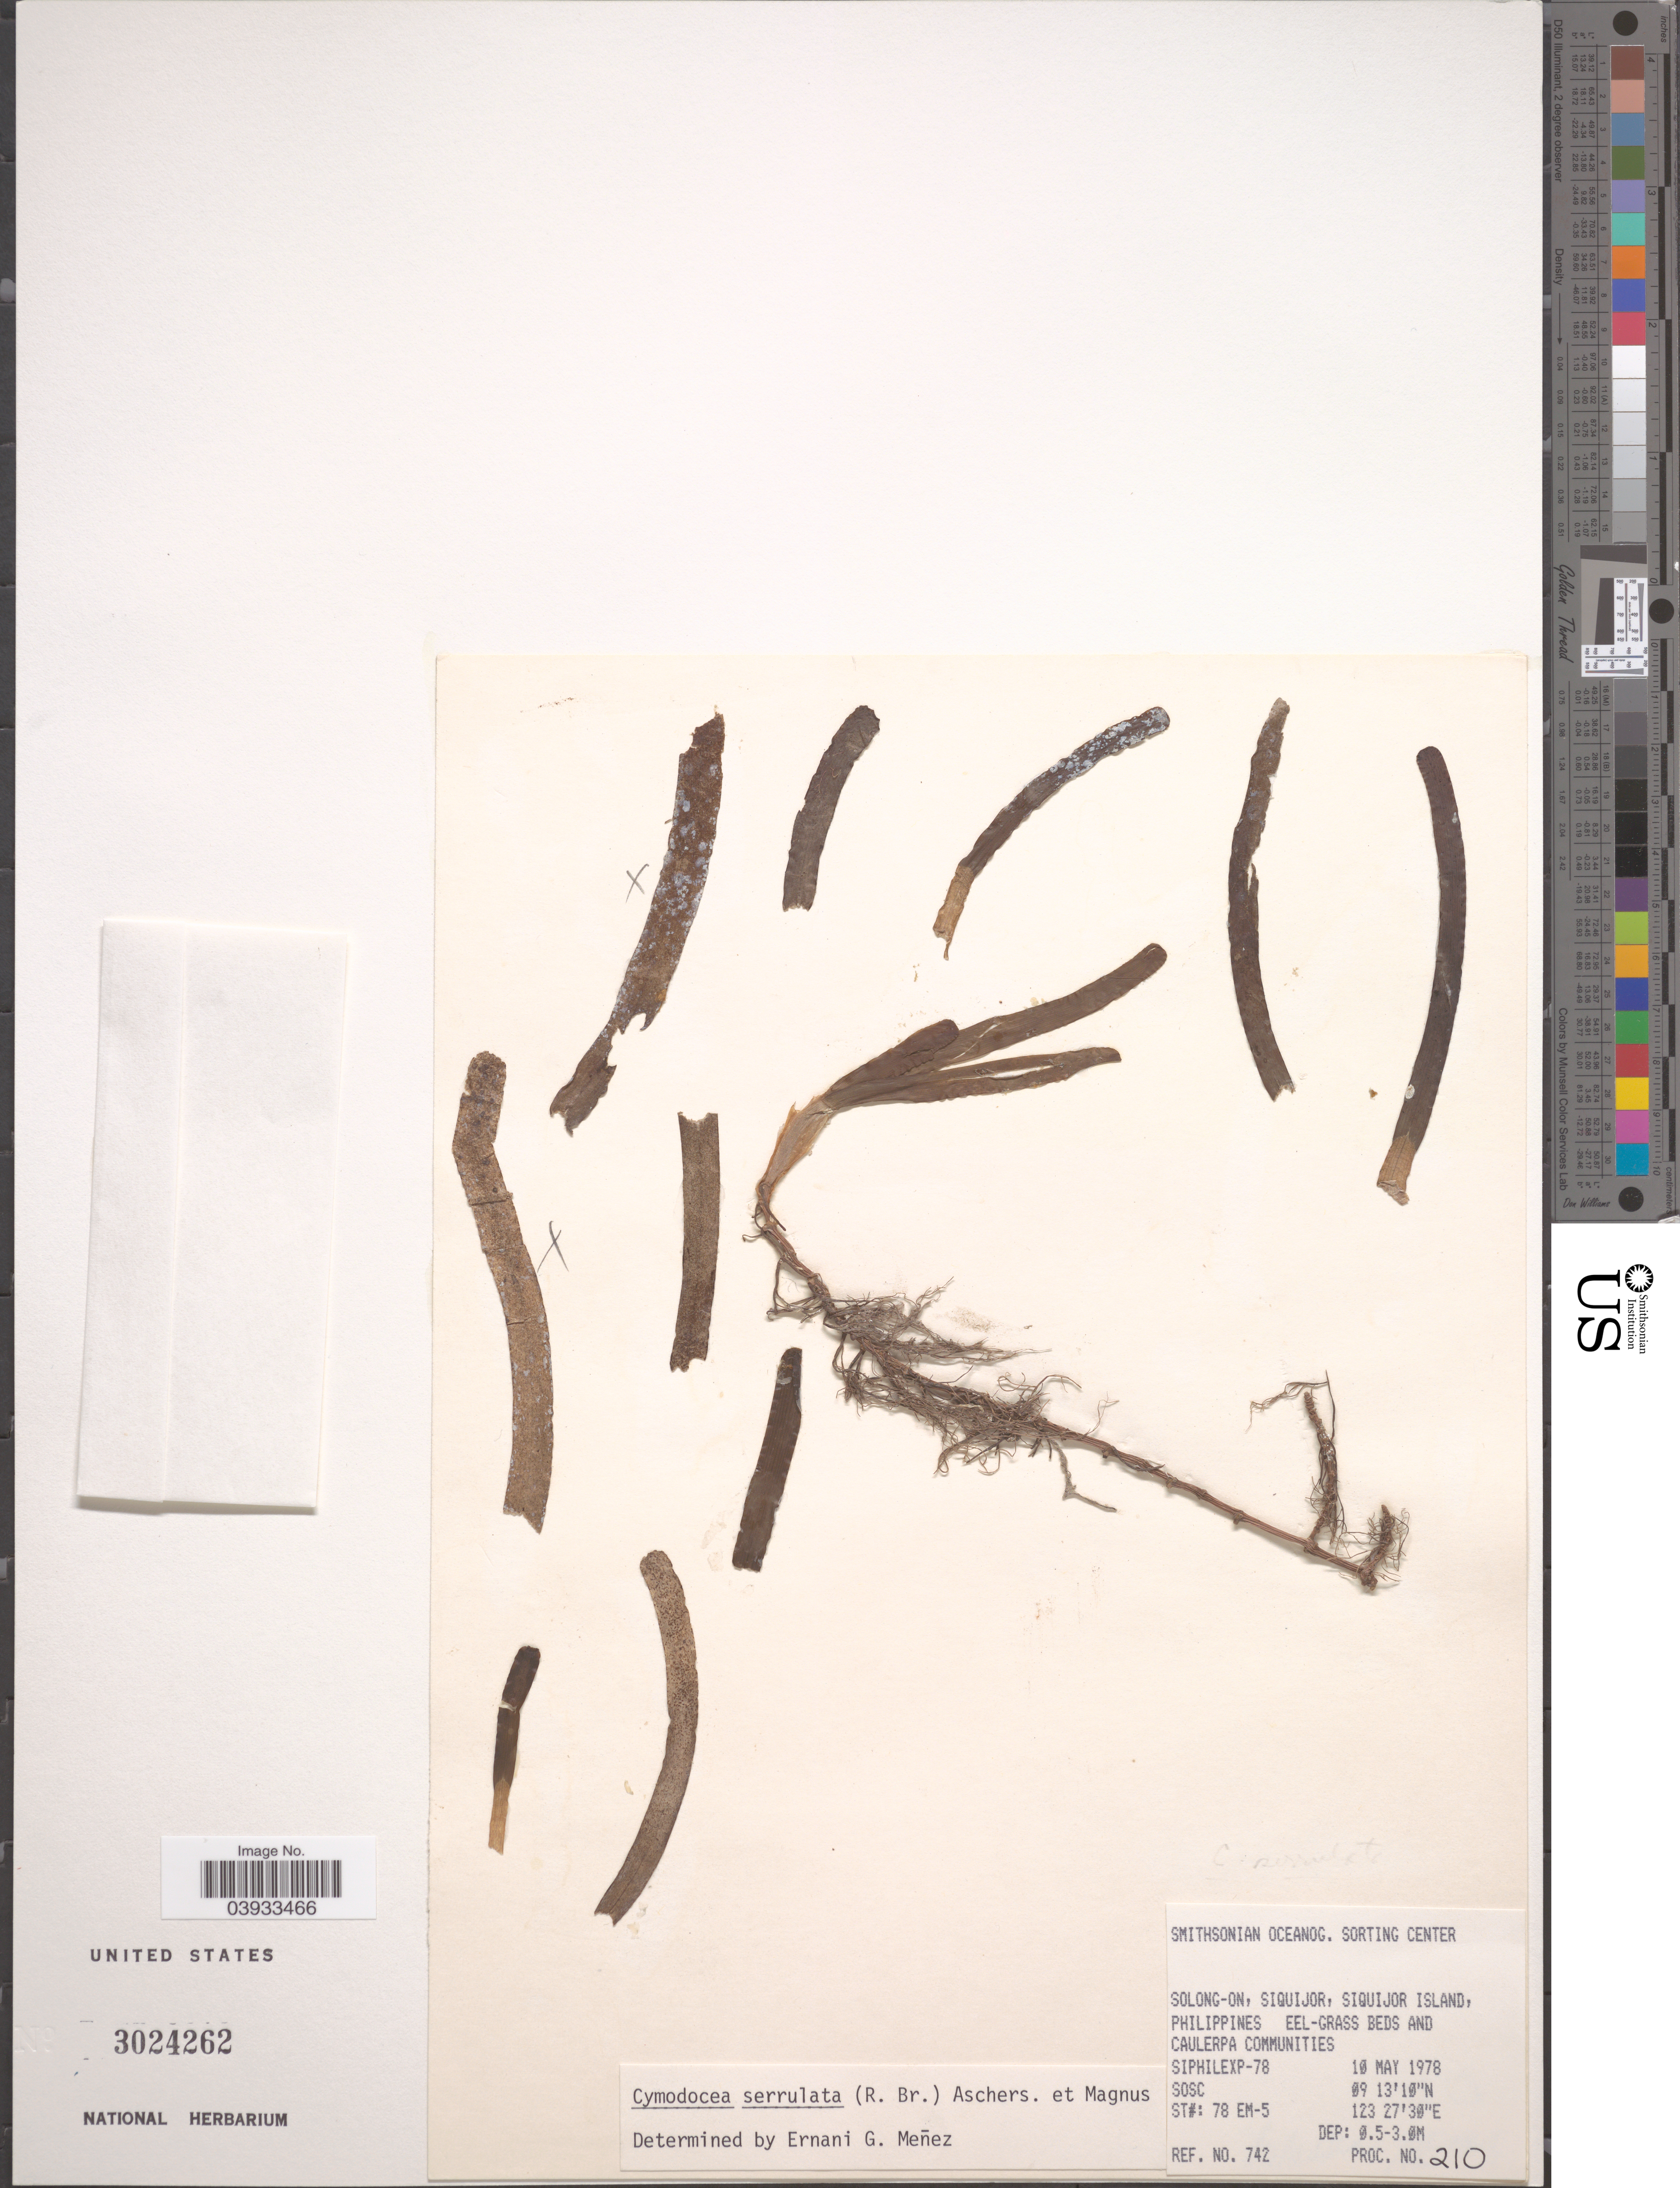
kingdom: Plantae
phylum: Tracheophyta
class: Liliopsida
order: Alismatales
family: Cymodoceaceae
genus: Cymodocea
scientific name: Cymodocea serrulata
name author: (R. Br.) Magnus & Ashers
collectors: SOSC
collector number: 742/210?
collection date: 1978-05-10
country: Philippines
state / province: Central Visayas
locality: Solong-On, Siquijor, Siquijor Island.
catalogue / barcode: US 3024262